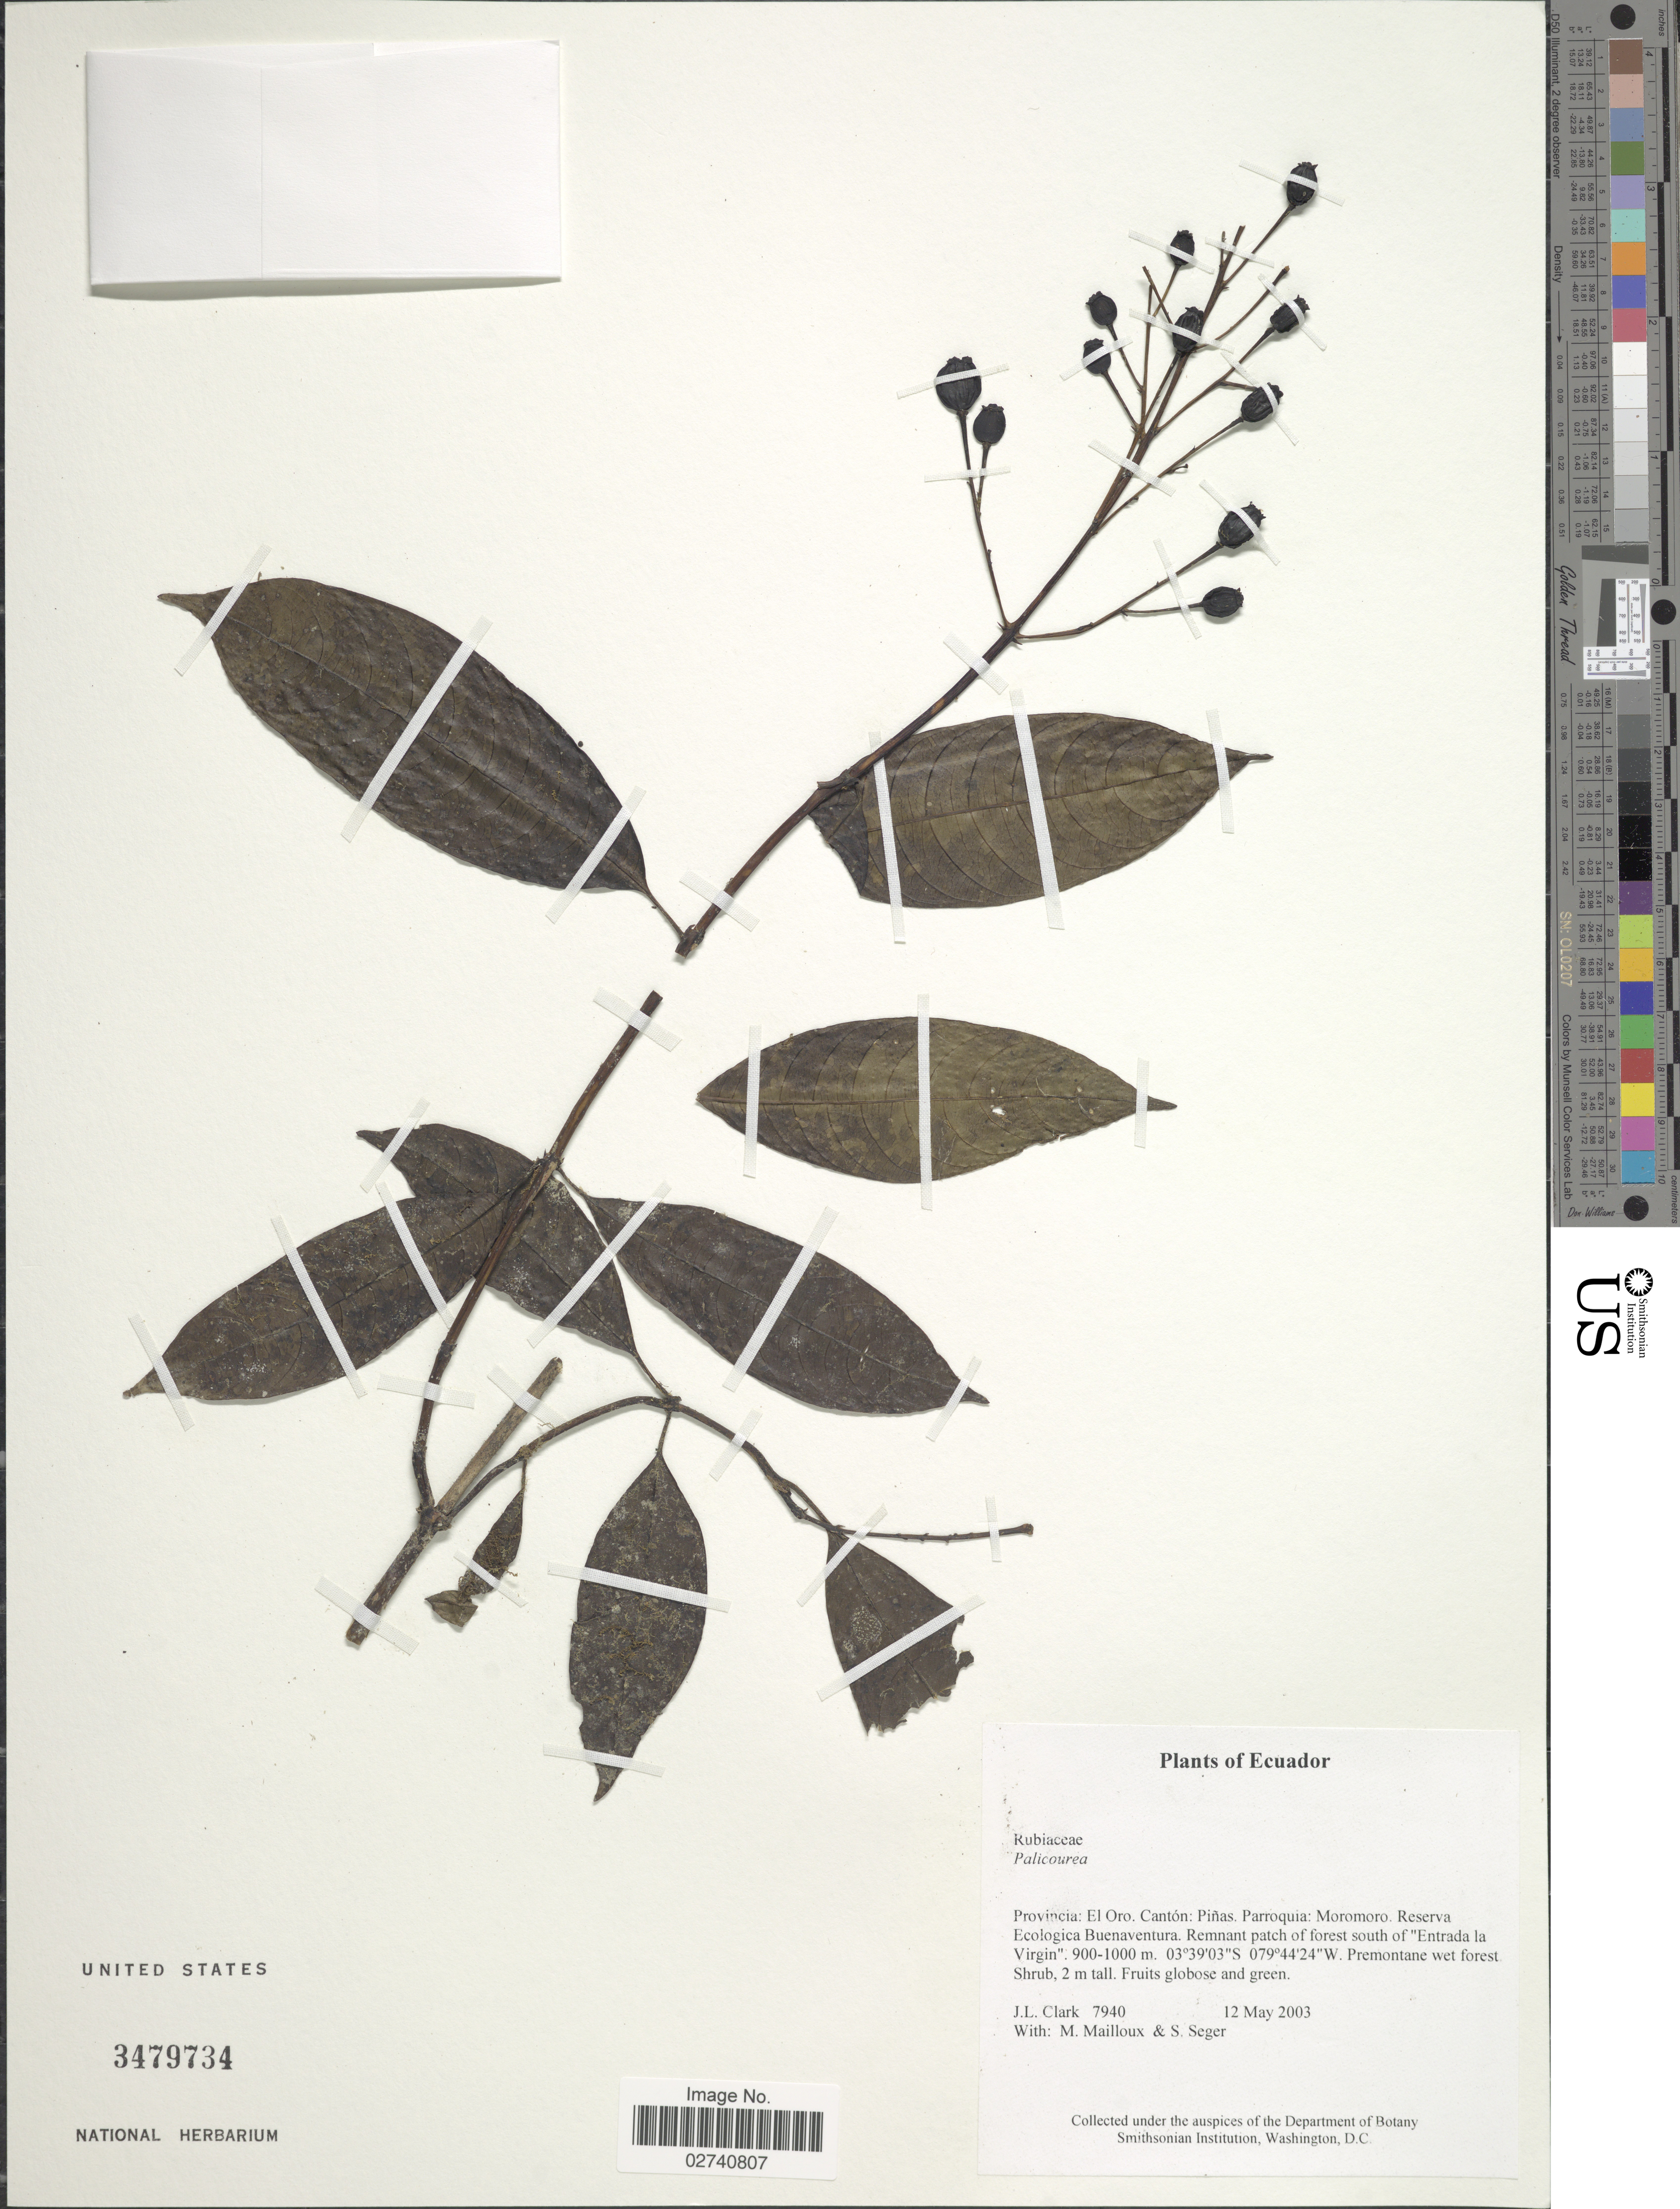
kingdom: Plantae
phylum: Tracheophyta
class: Magnoliopsida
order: Gentianales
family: Rubiaceae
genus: Palicourea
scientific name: Palicourea sp.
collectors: J. F. Clark, M. Mailloux & S. Seger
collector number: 7940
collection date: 2003-05-12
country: Ecuador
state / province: El Oro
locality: Canton: Pinas: Parroquia : Moromoro. Reserva Ecologica Buenaventura. Remnant patch of forest south of "Entrada la Virgin"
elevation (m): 900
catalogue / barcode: US 3479734